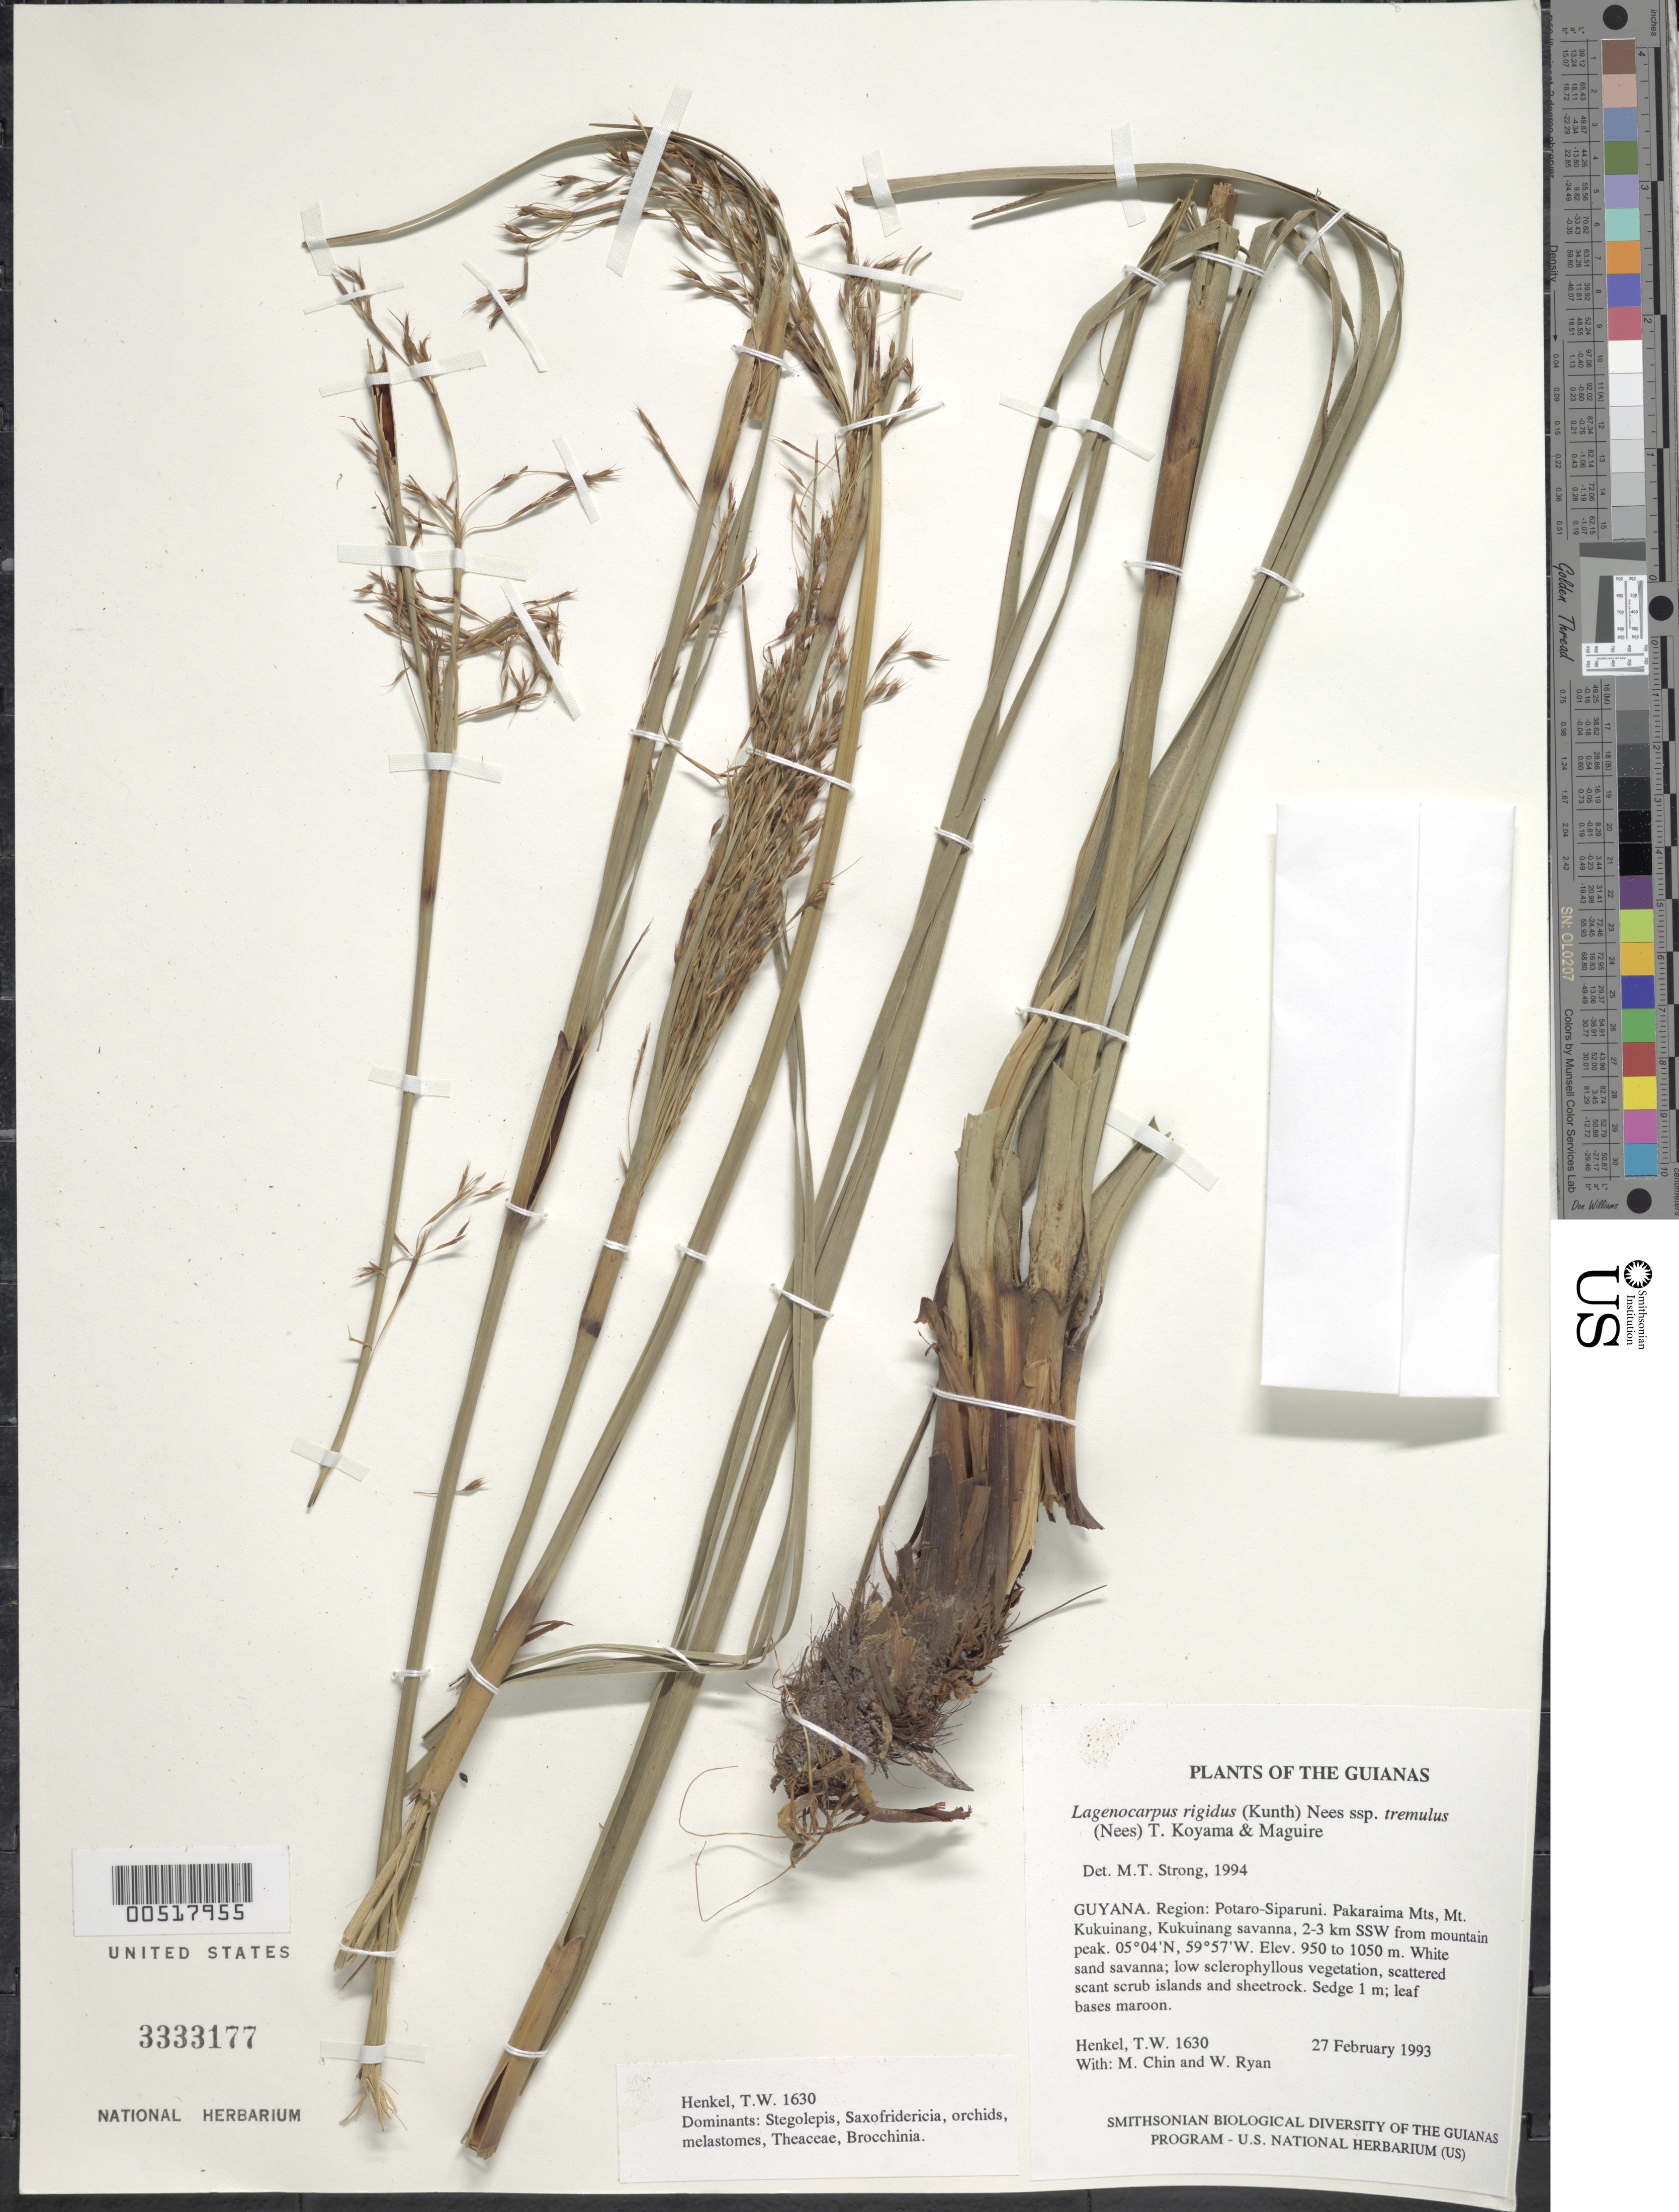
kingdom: Plantae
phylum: Tracheophyta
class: Liliopsida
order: Poales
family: Cyperaceae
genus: Lagenocarpus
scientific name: Lagenocarpus rigidus subsp. tremulus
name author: (Nees) T. Koyama & Maguire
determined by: Strong, M. T., (US), Smithsonian Institution - National Museum of Natural History (UNITED STATES)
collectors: T. Henkel, M. Chin & W. Ryan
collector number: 1630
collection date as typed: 27 February 1993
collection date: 1993-02-27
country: Guyana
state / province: Potaro-Siparuni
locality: Pakaraima Mts, Mt. Kukuinang, Kukuinang savanna, 2-3 km SSW from mountain peak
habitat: White sand savanna; low sclerophyllous vegetation, scattered scant scrub islands and sheetrock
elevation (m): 950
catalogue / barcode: US 3333177